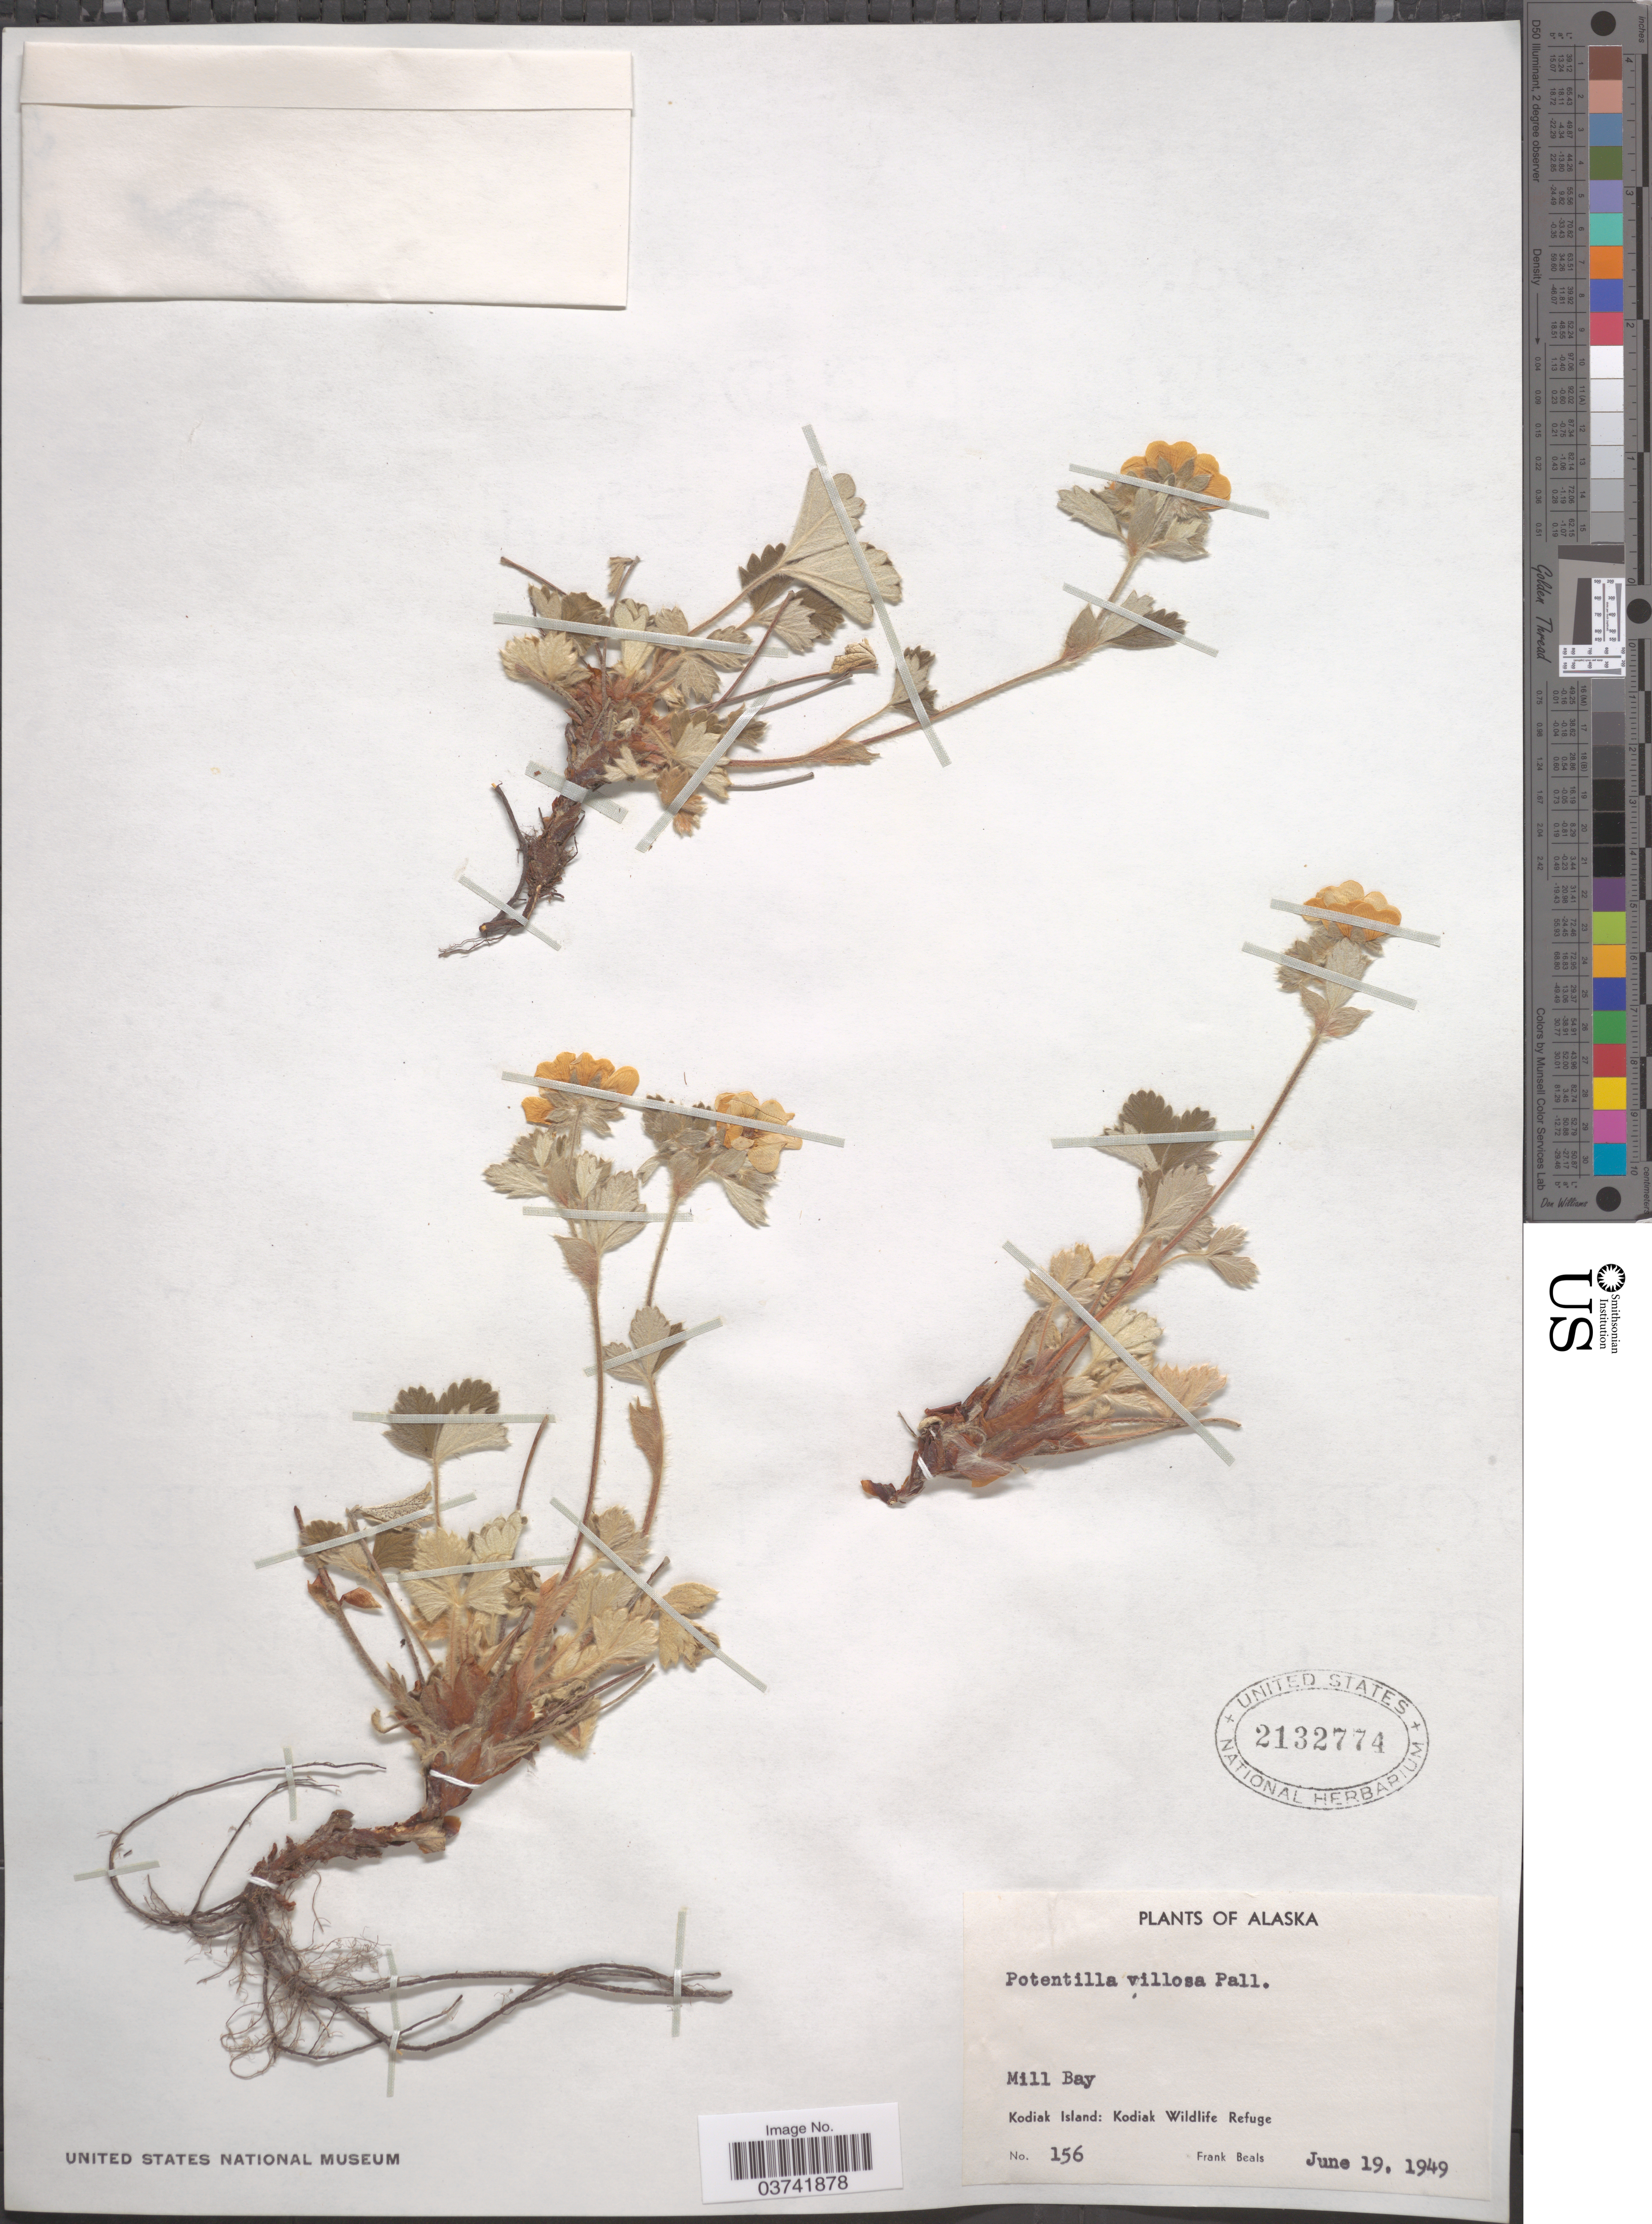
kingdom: Plantae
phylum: Tracheophyta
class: Magnoliopsida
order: Rosales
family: Rosaceae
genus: Potentilla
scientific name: Potentilla villosa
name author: Pall. ex Pursh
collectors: F. Beals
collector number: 156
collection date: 1949-06-19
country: United States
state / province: Alaska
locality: Mill Bay. Kodiak Island: Kodiak Wildlife Refuge.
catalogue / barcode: US 2132774